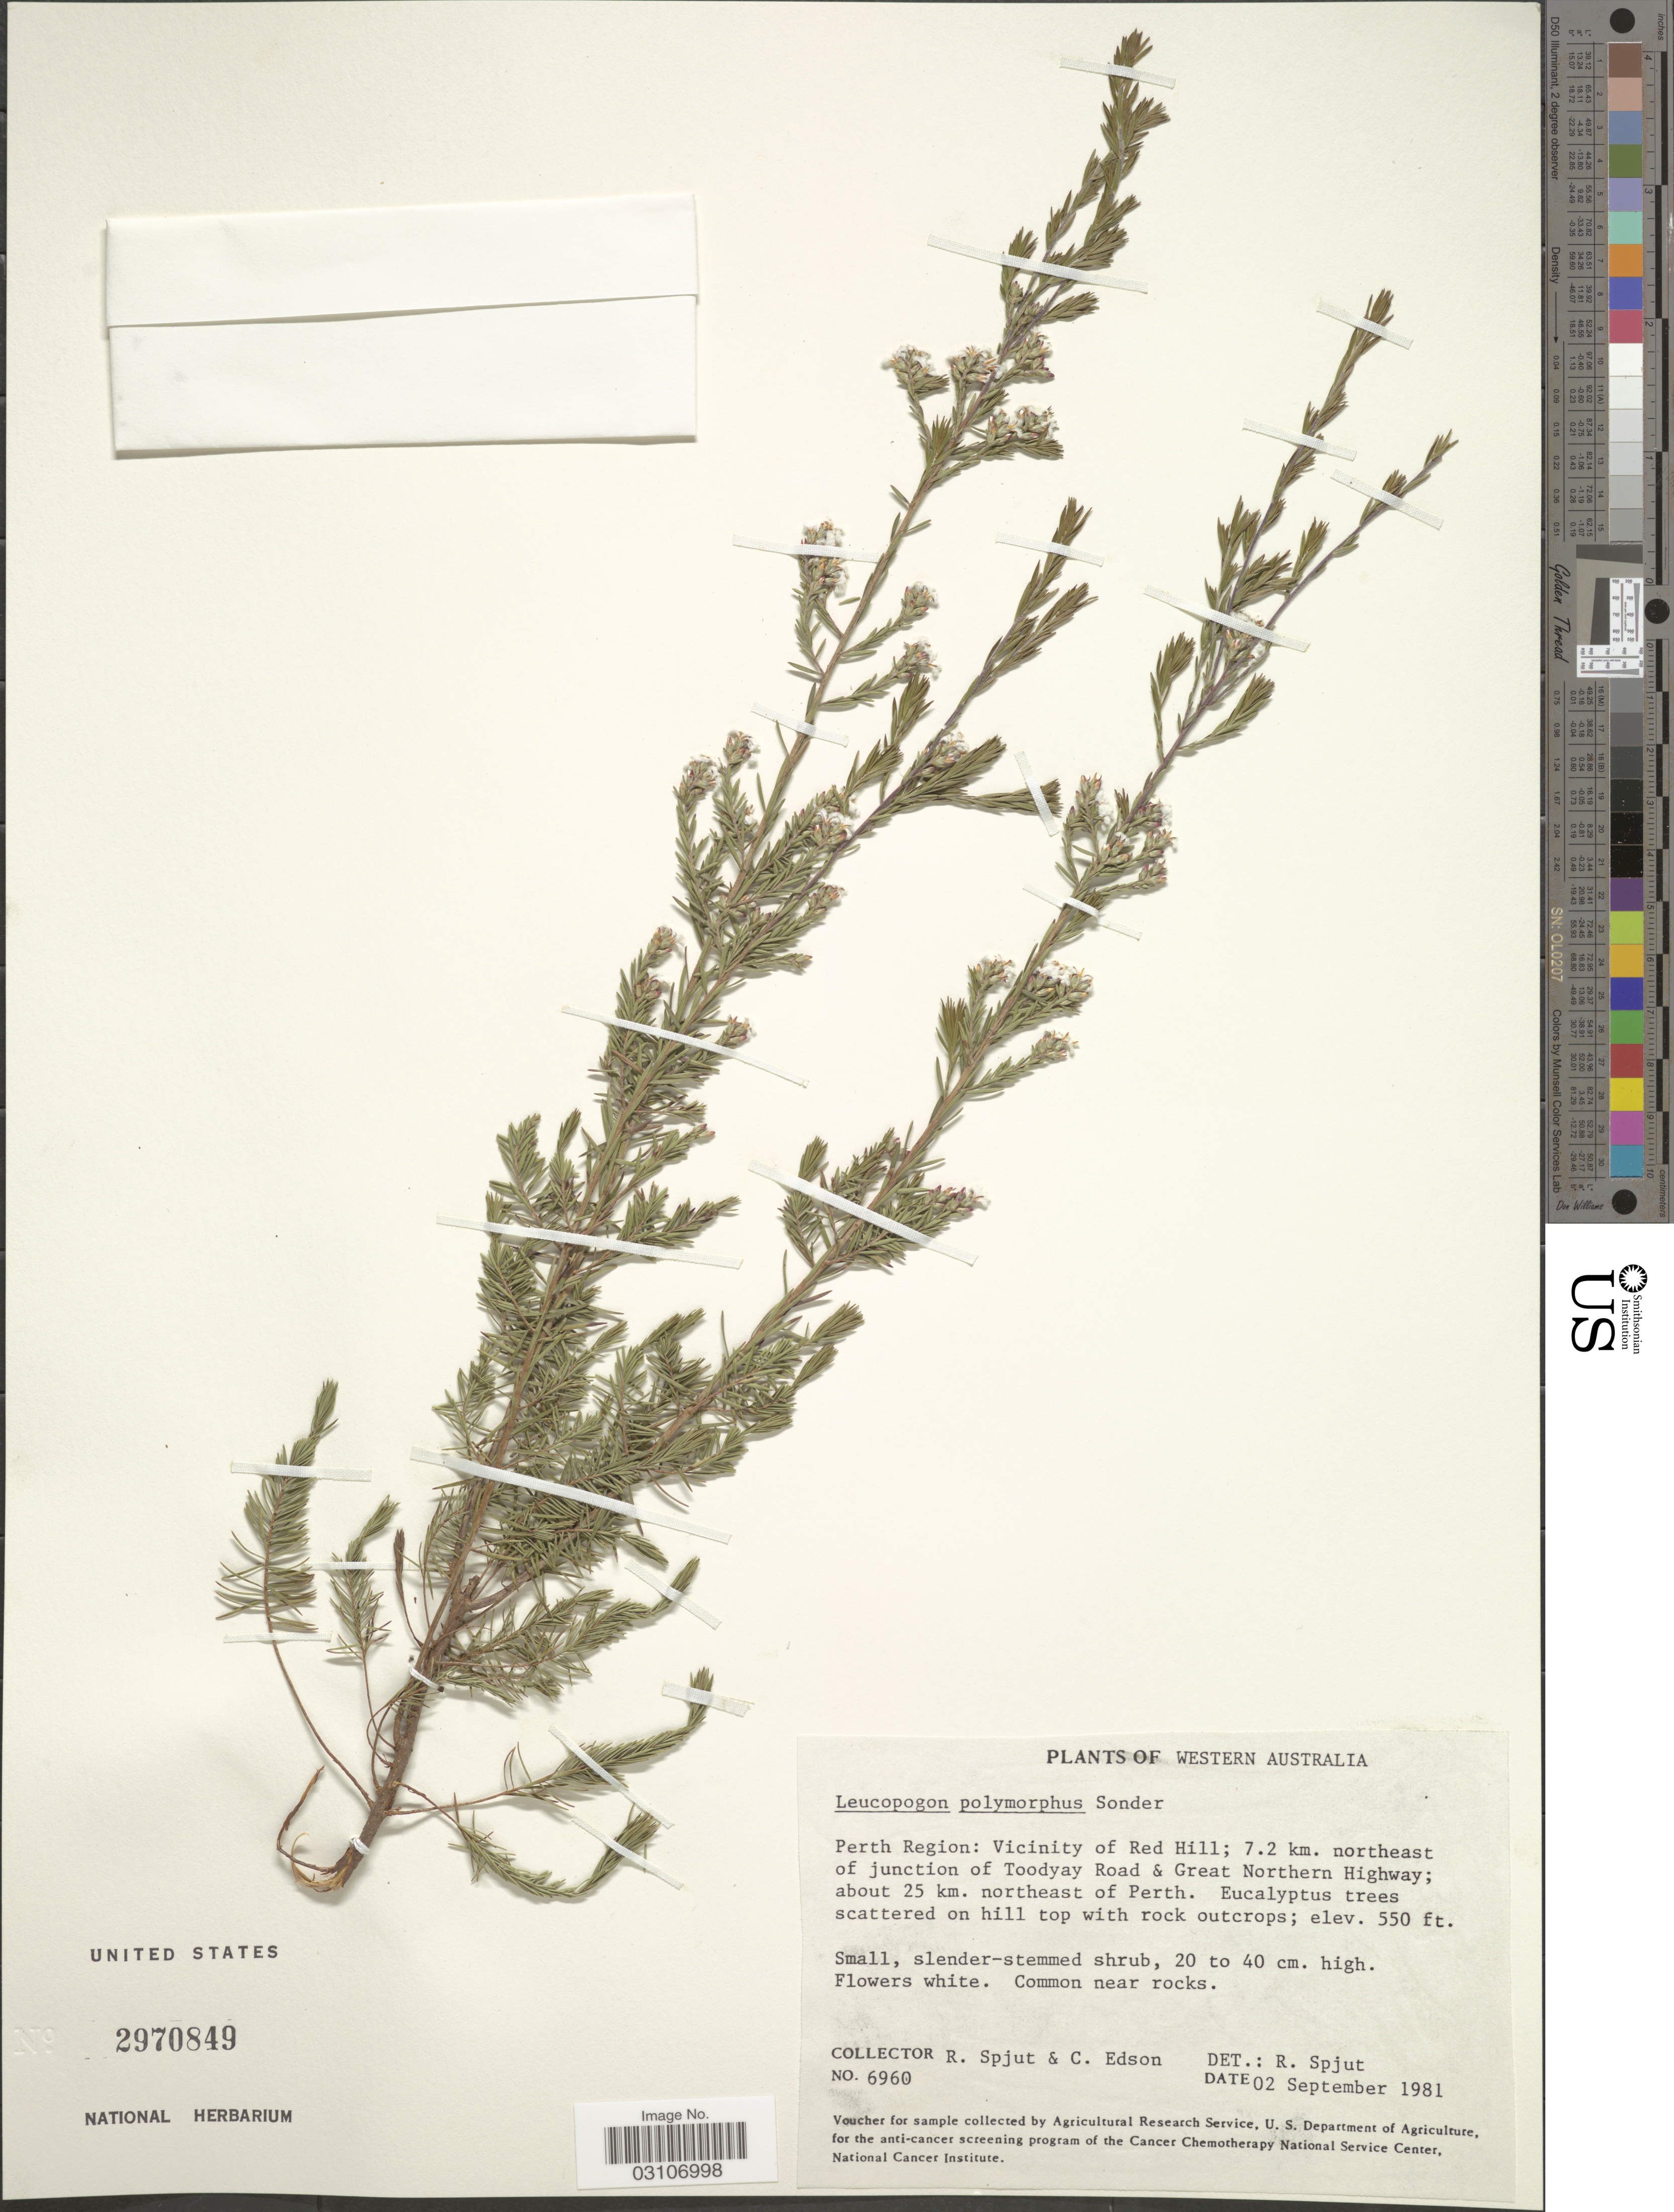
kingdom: Plantae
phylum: Tracheophyta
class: Magnoliopsida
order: Ericales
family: Ericaceae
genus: Leucopogon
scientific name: Leucopogon polymorphus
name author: Sond.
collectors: R. Spjut & C. Edson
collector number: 6960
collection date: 1981-09-02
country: Australia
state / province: Western Australia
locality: Perth Region: Vicinity of Red Hill; 7.2 km. northeast of junction of Toodyay Road & Great Northern Highway; about 25 km. northeast of Perth.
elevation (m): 168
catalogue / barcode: US 2970849